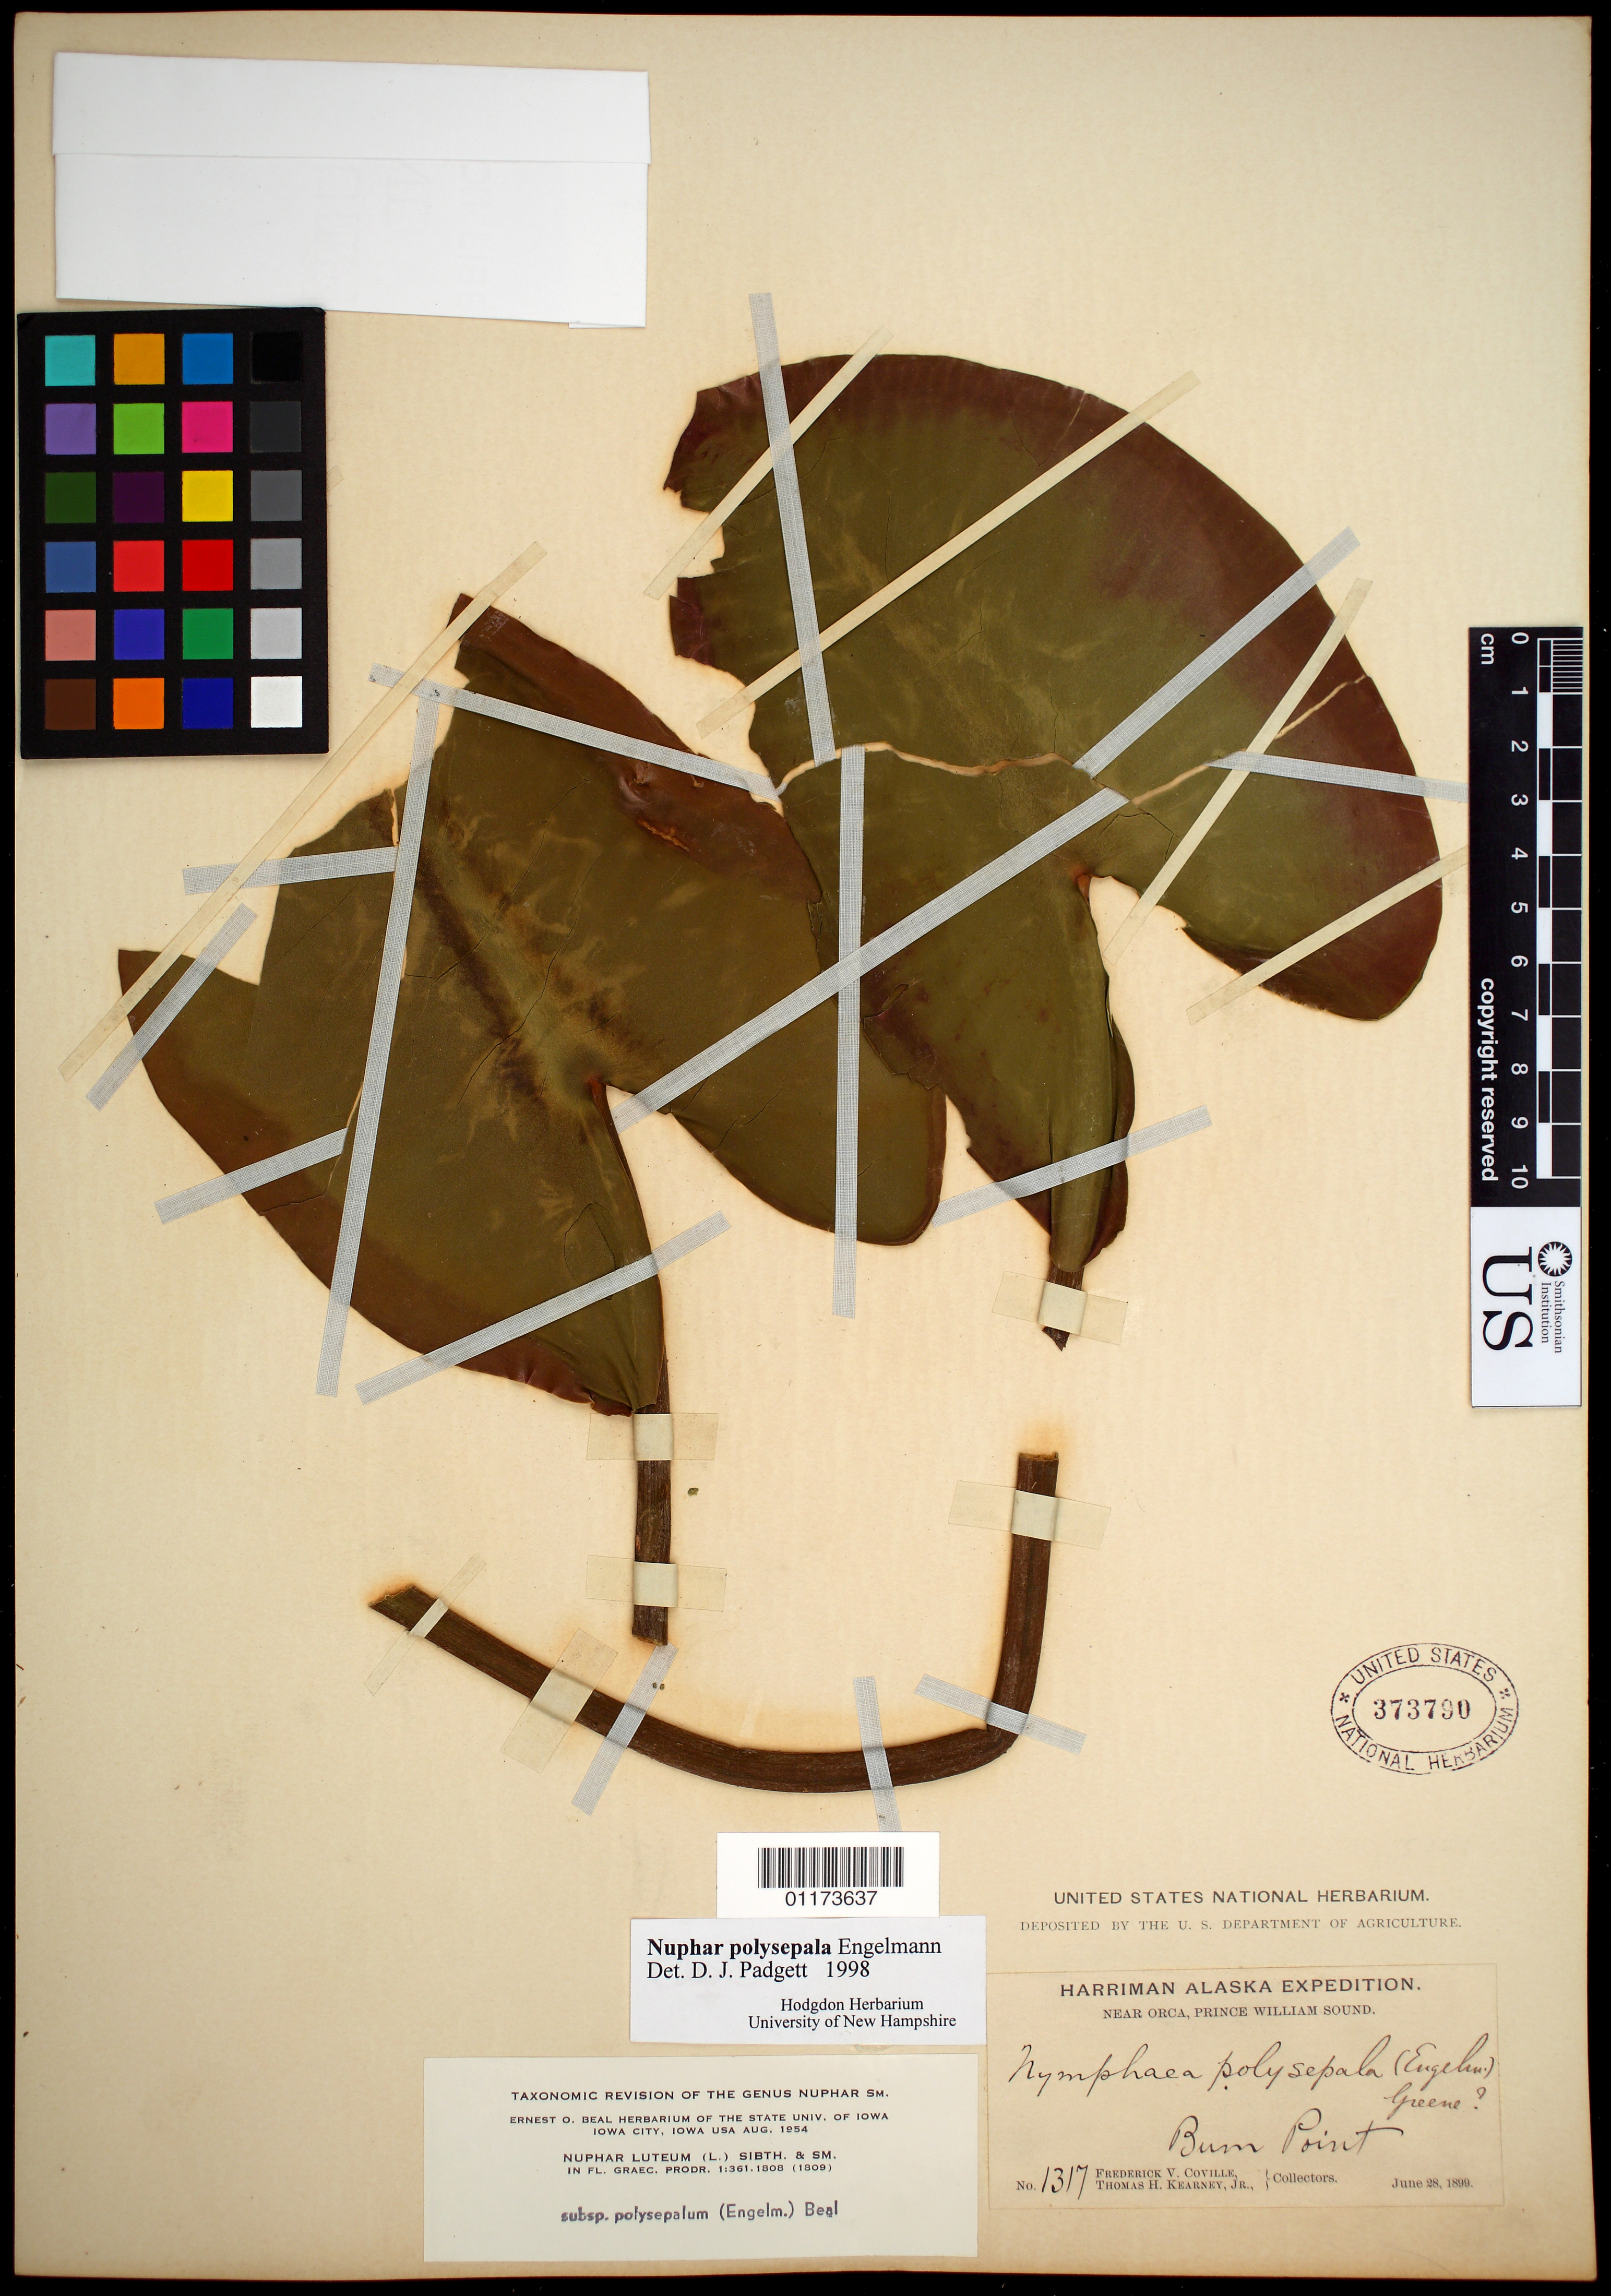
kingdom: Plantae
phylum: Tracheophyta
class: Magnoliopsida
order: Nymphaeales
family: Nymphaeaceae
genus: Nuphar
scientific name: Nuphar polysepala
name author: Englem.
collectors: F. V. Coville & T. H. Kearney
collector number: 1317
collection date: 1899-06-28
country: United States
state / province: Alaska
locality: Bum Point.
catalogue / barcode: US 373790